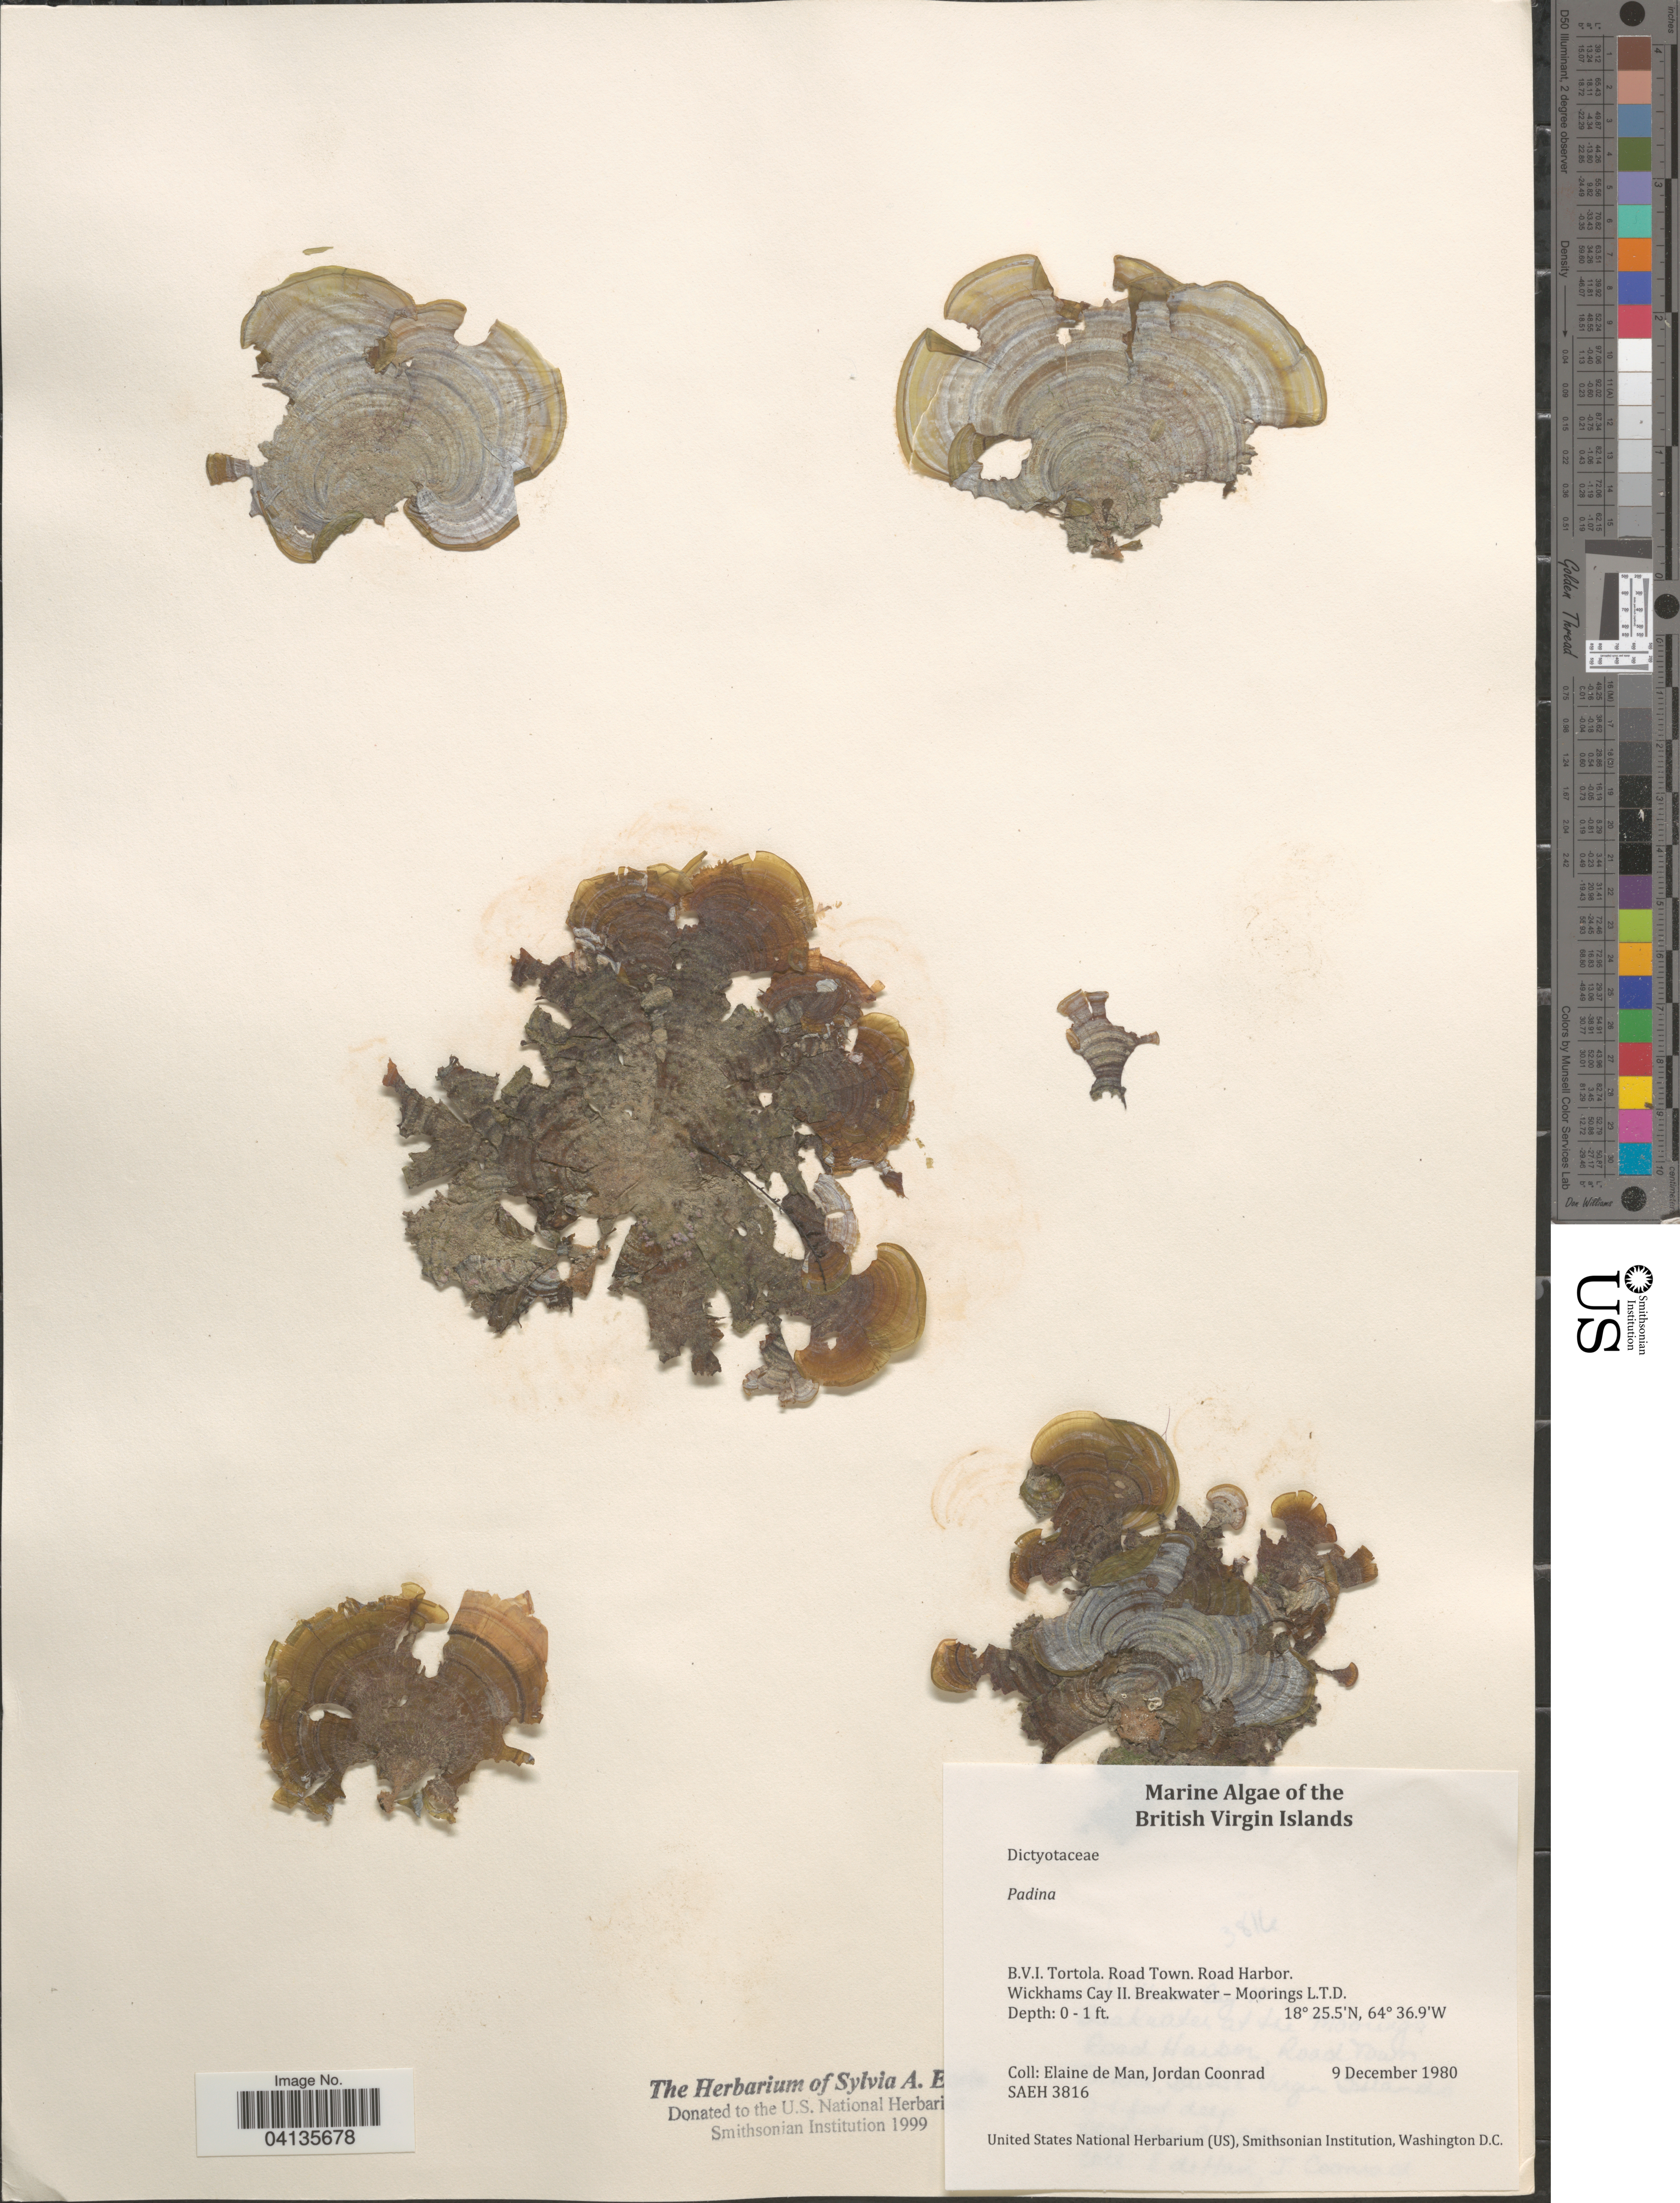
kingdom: Chromista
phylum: Ochrophyta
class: Phaeophyceae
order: Dictyotales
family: Dictyotaceae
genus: Padina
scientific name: Padina sp.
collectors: E. de Man & J. Coonrad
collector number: SAEH3816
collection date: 1980-12-09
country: British Virgin Islands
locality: Tortola. Road Town. Road Harbor. Wickhams Cay II. Breakwater-Moorings L.T.D.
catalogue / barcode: US 238702